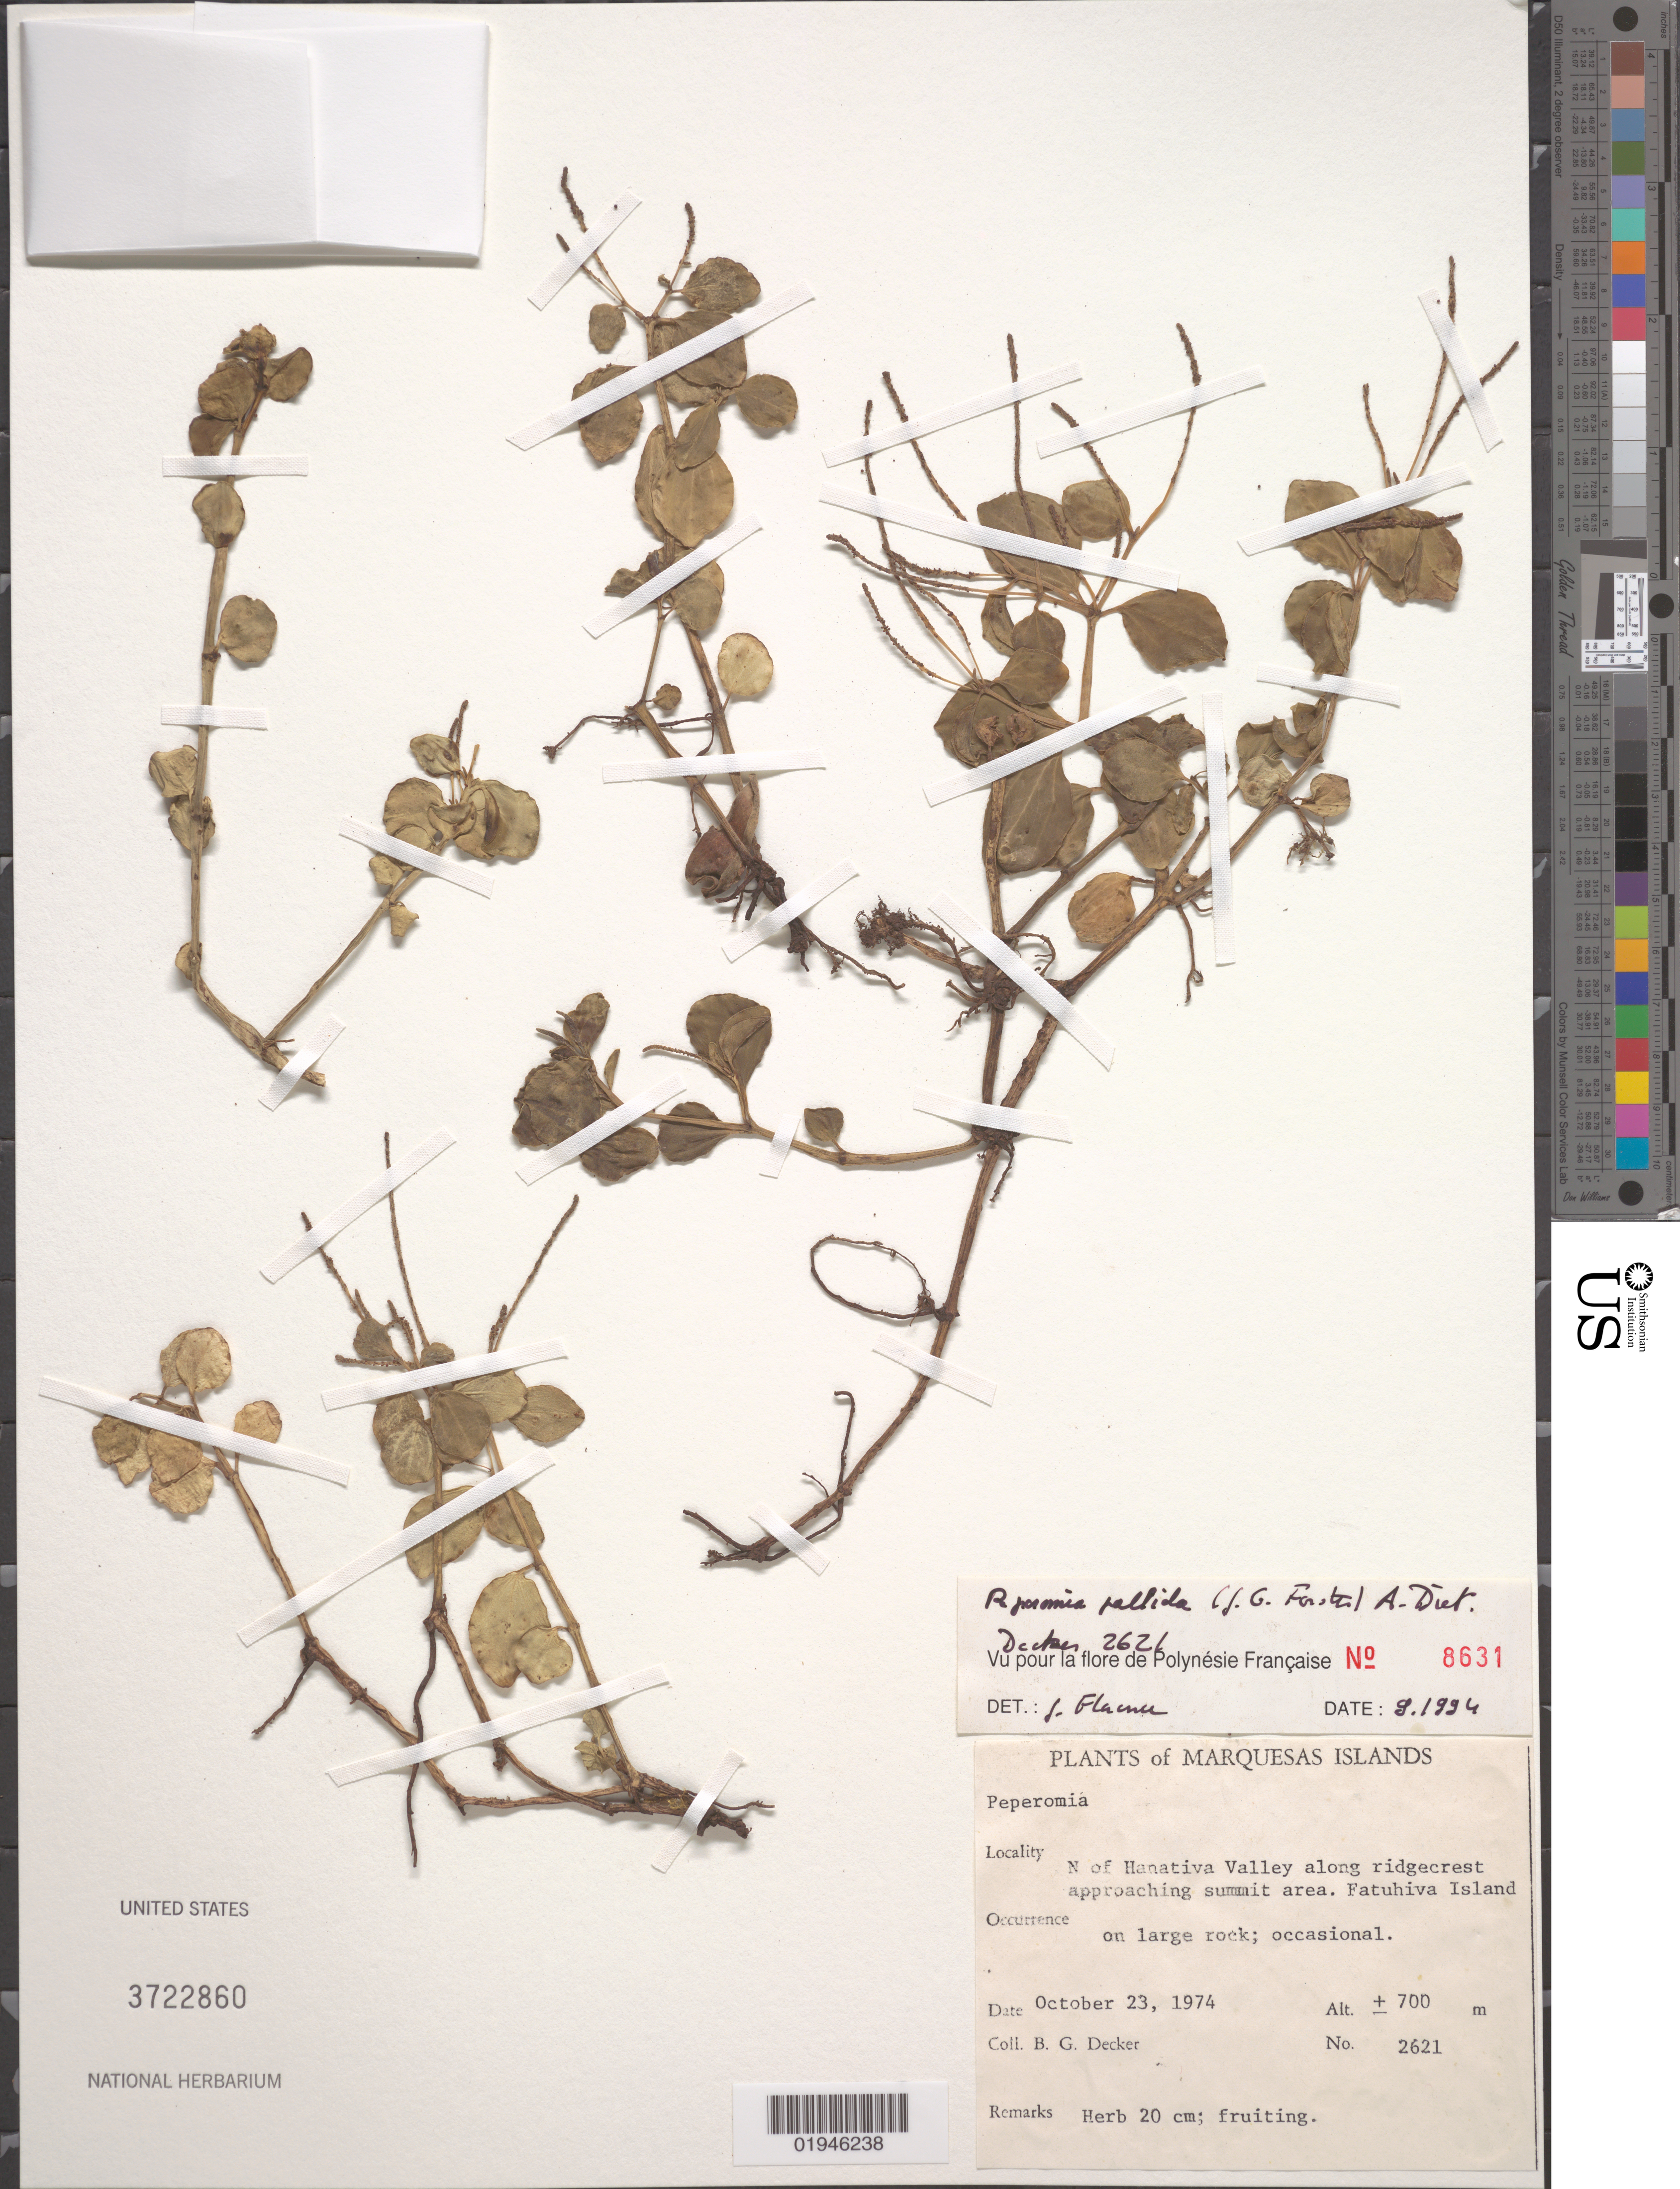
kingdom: Plantae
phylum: Tracheophyta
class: Magnoliopsida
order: Piperales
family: Piperaceae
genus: Peperomia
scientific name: Peperomia pallida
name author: (G. Forst.) Dietr.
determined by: Florence, J.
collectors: B. G. Decker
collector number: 2621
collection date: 1974-10-23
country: French Polynesia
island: Fatu Hiva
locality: N of Hanativa Valley along ridgecrest approaching summit area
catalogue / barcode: US 3722860